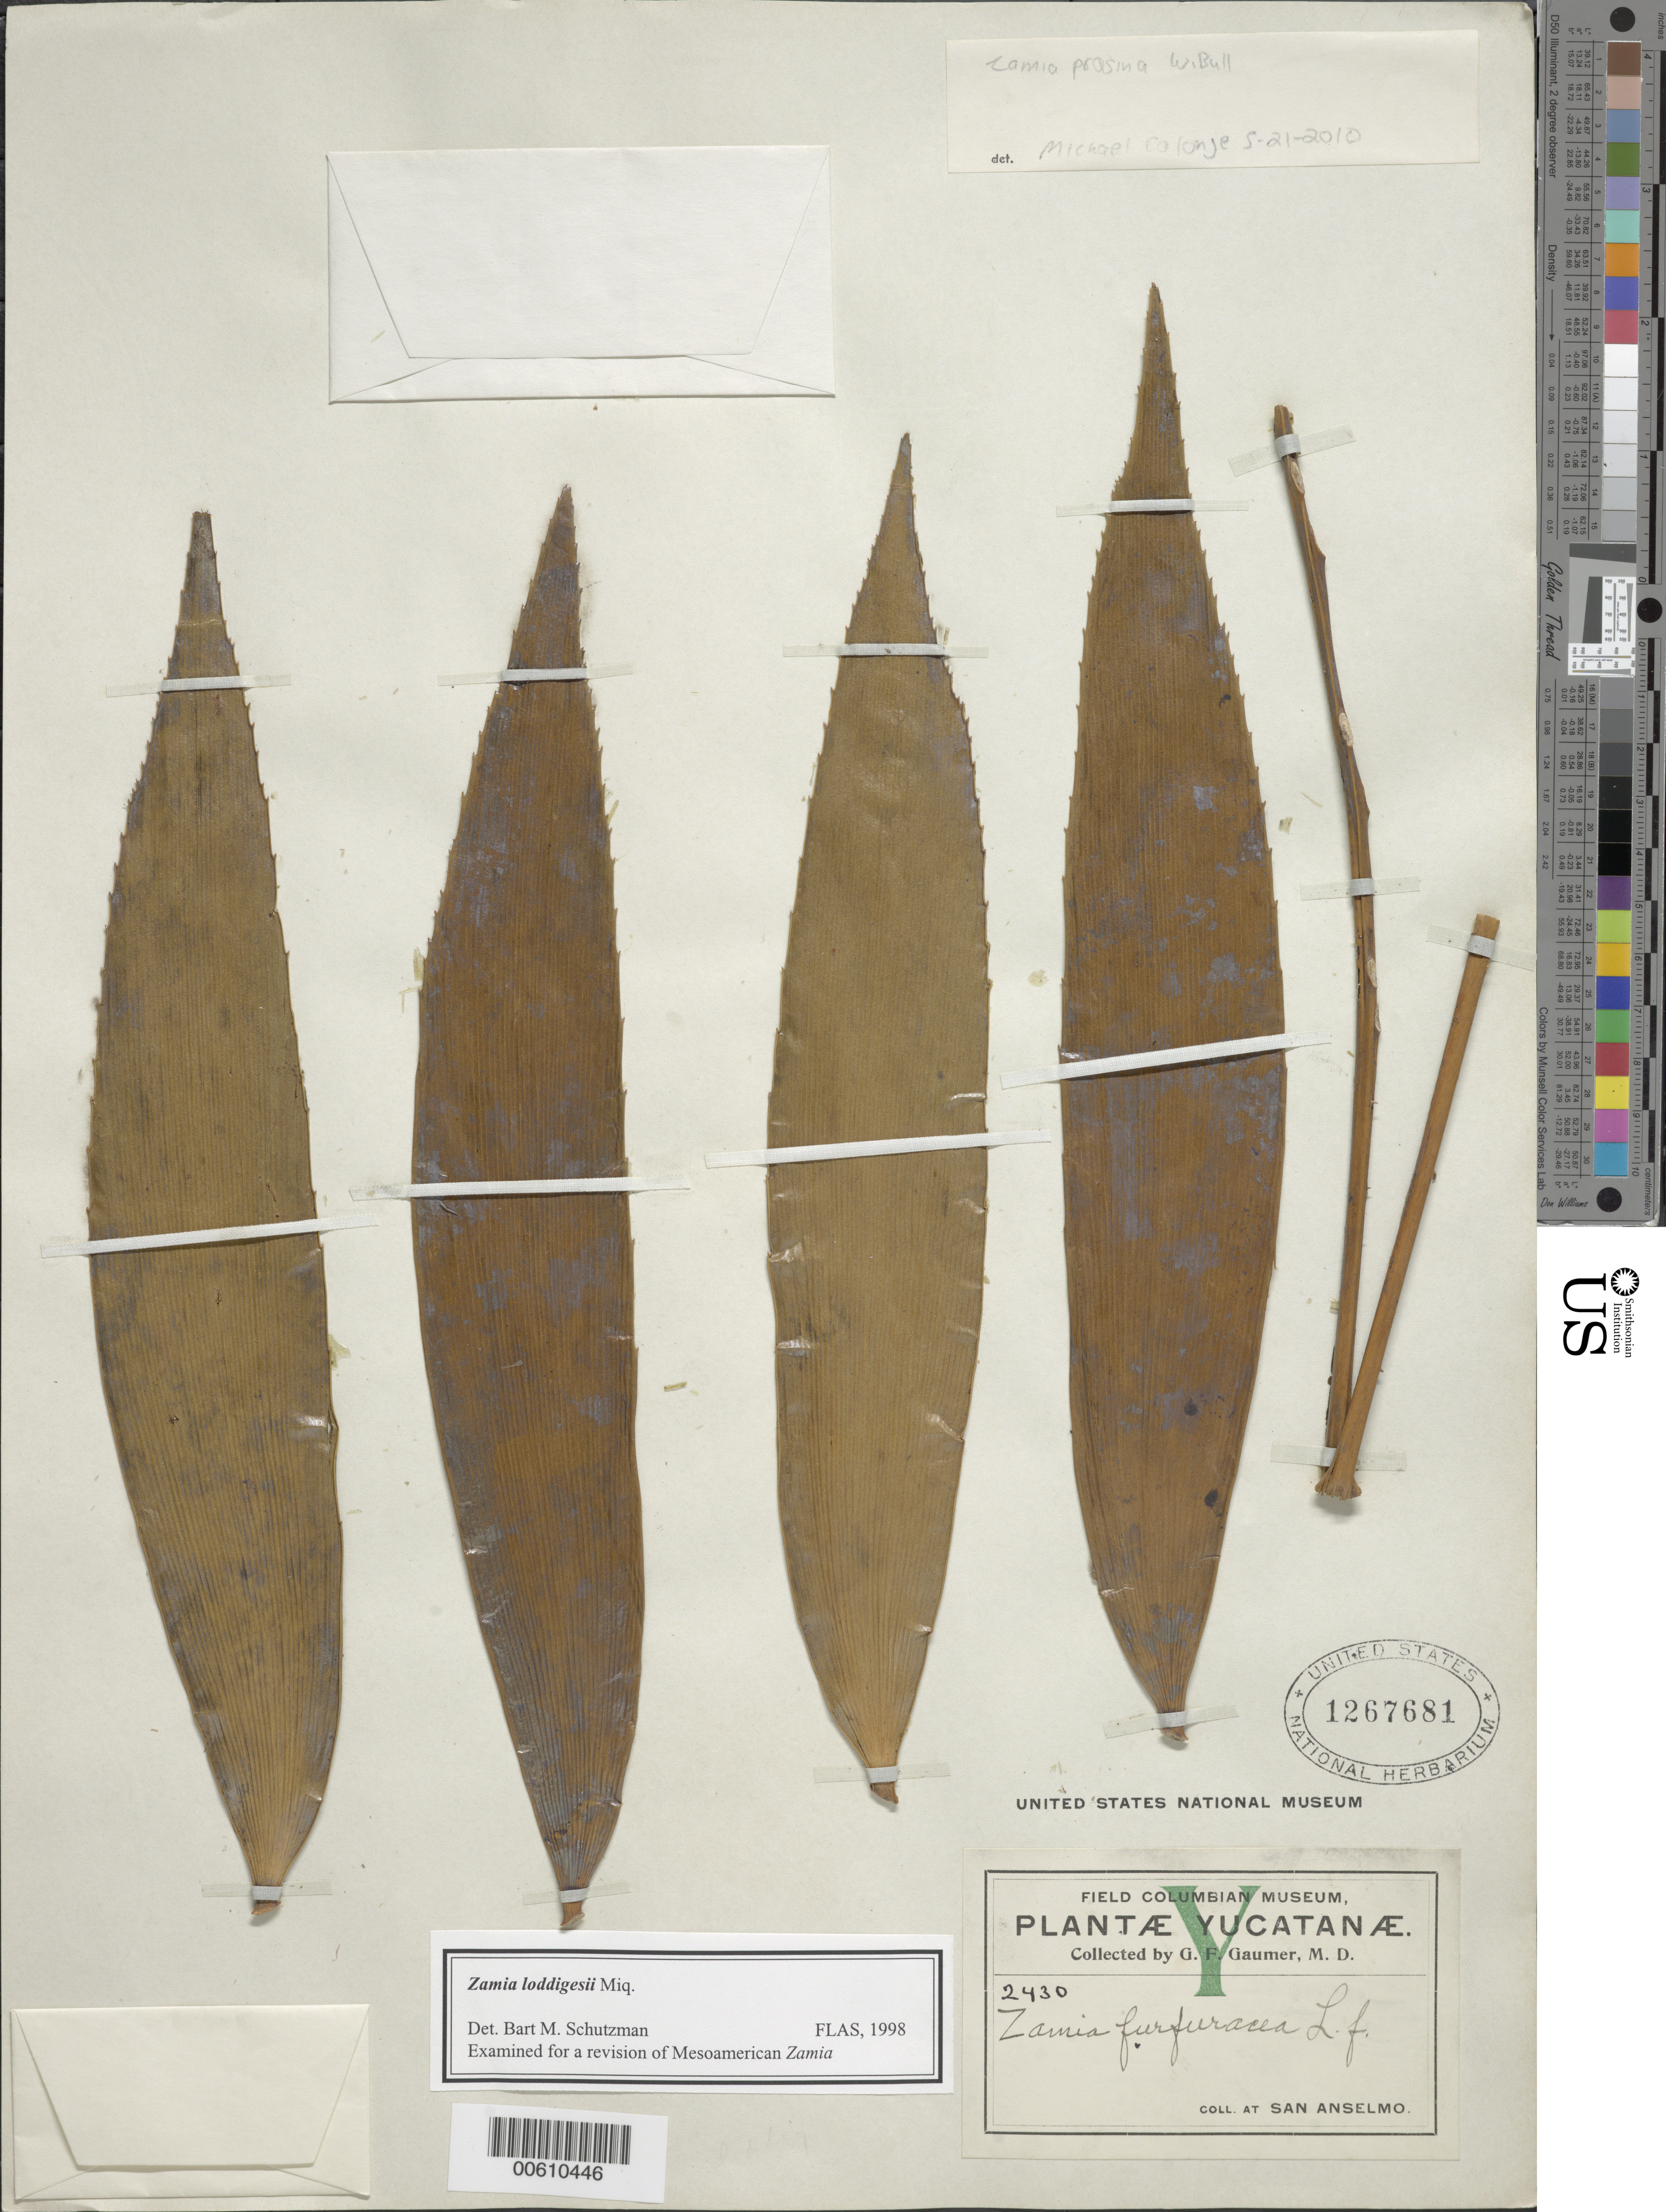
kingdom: Plantae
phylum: Tracheophyta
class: Cycadopsida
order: Cycadales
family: Zamiaceae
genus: Zamia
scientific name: Zamia prasina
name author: W. Bull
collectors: G. F. Gaumer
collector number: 2430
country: Mexico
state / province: Yucatán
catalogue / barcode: US 1267681